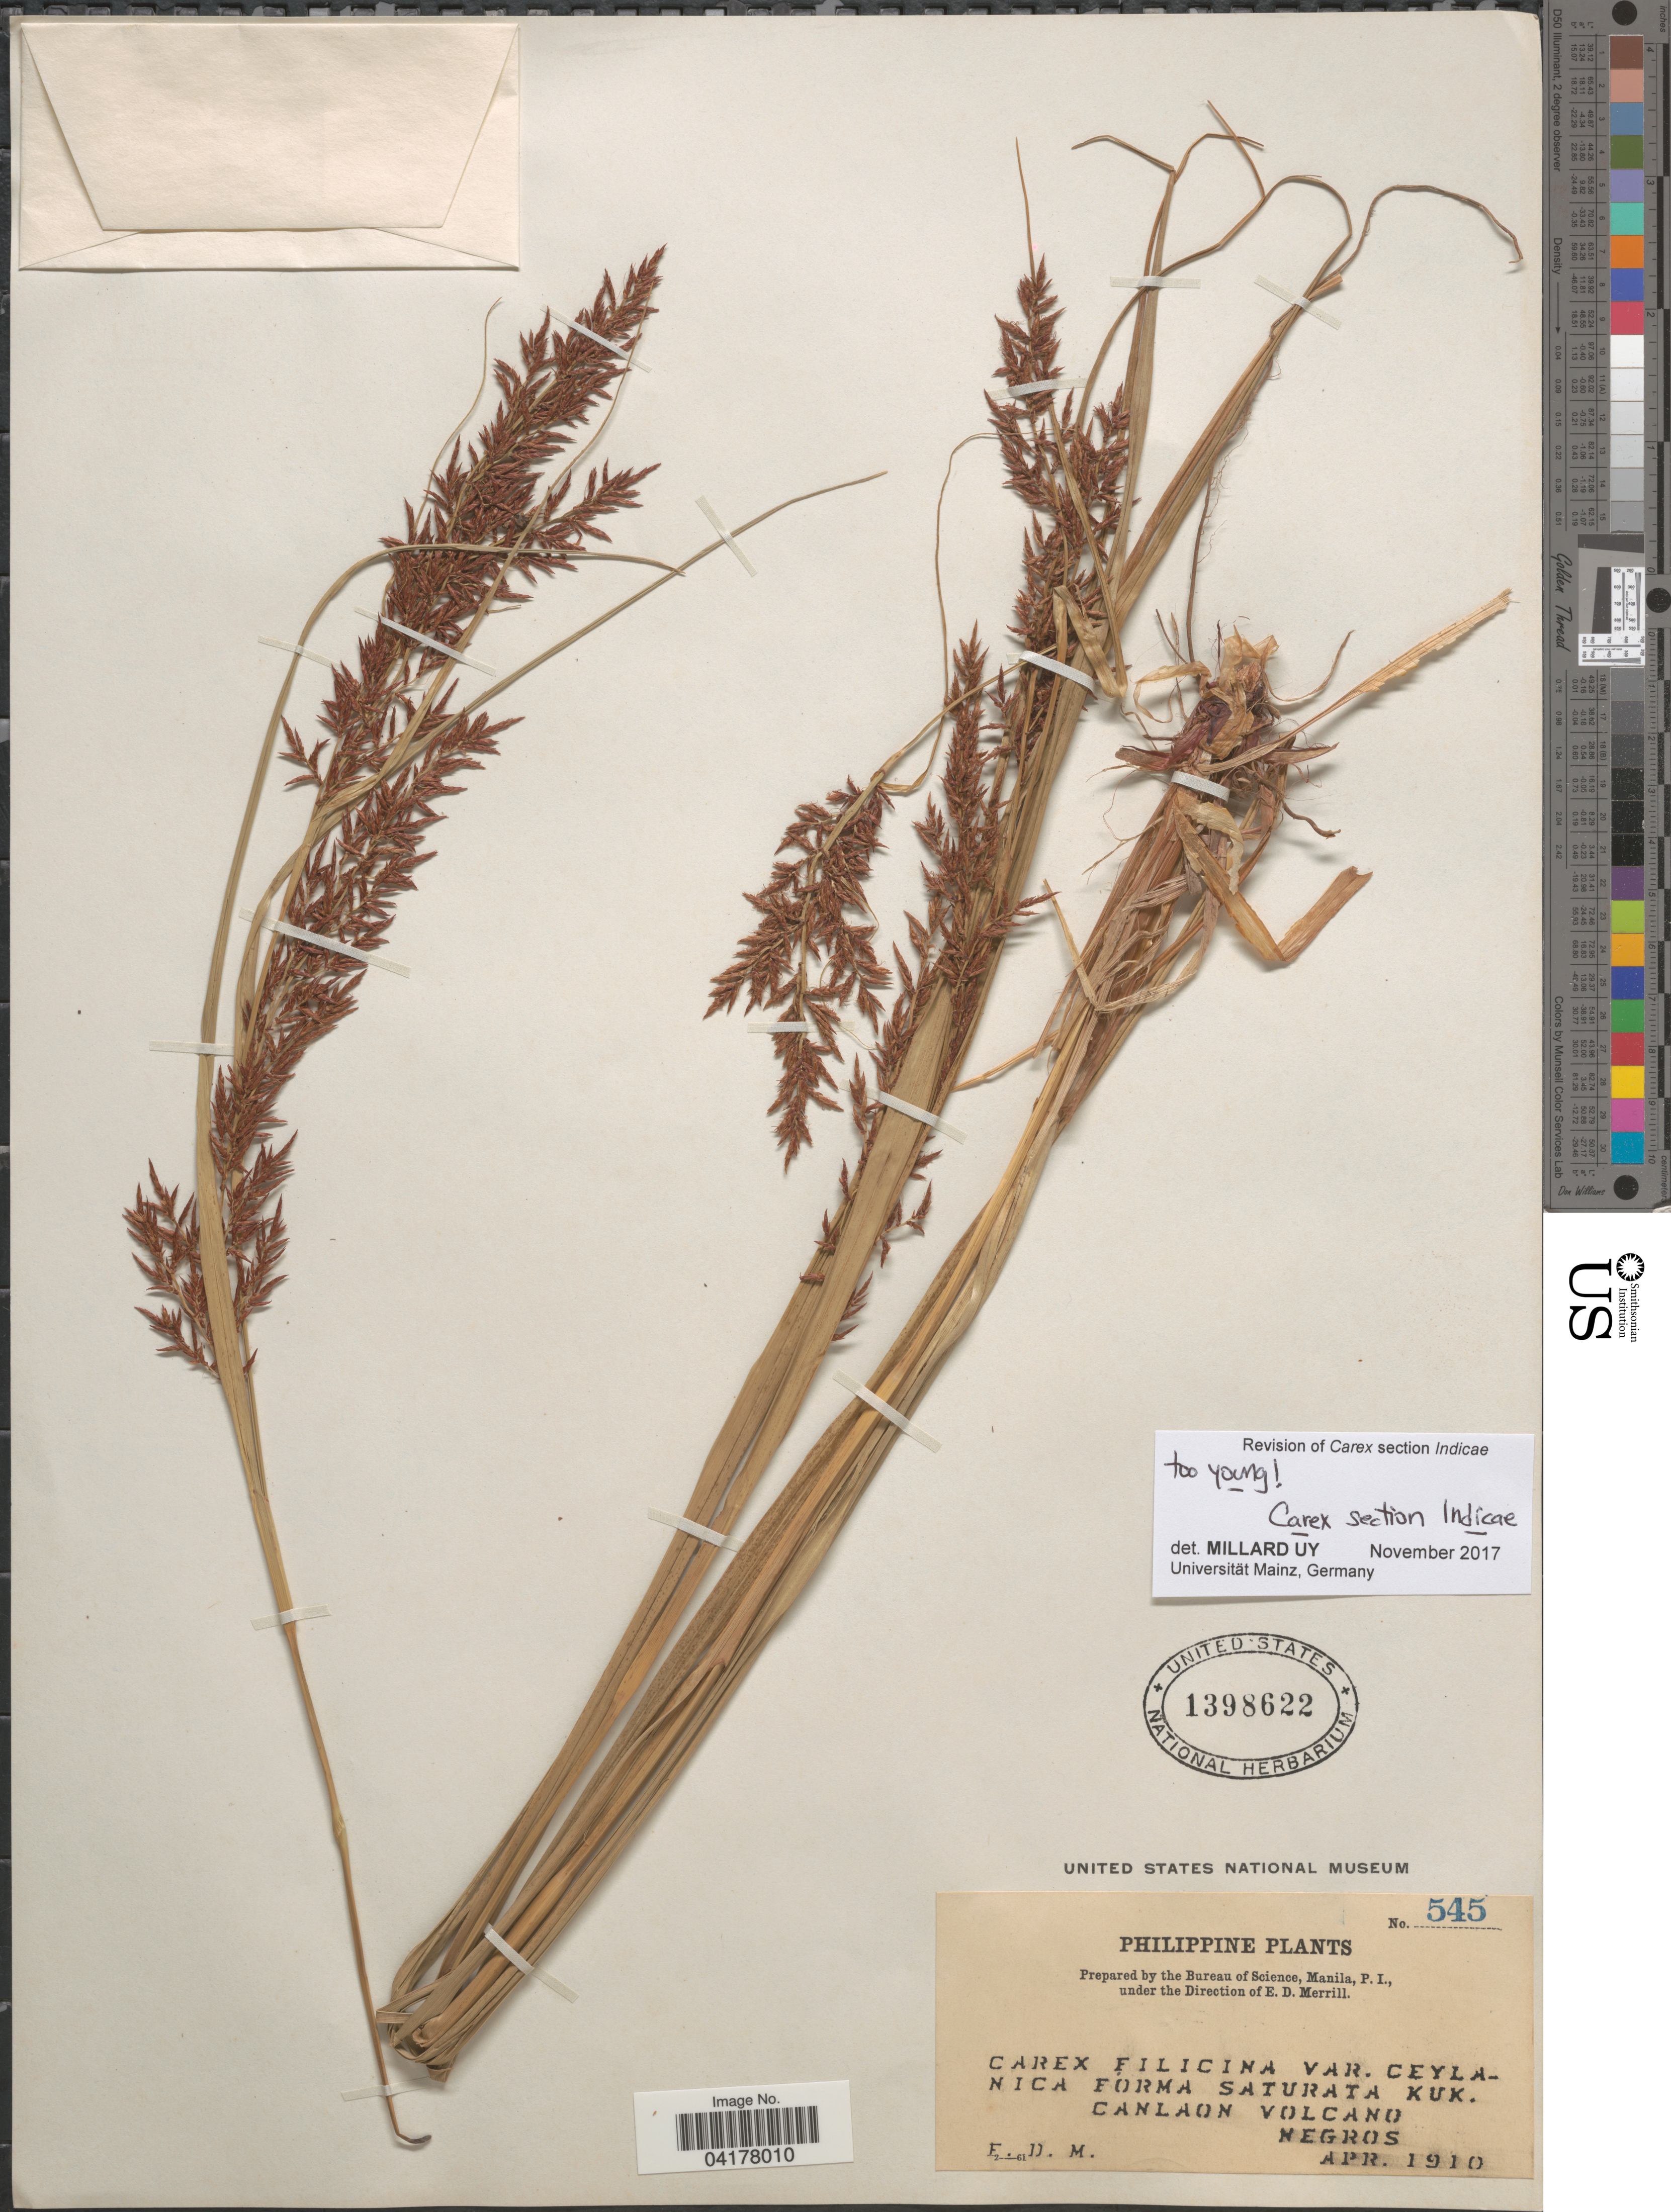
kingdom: Plantae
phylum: Tracheophyta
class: Liliopsida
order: Poales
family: Cyperaceae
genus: Carex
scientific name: Carex filicina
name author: Nees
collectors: E. D. Merrill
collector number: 545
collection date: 1910-04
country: Philippines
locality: Canlaon Volcano. Negros.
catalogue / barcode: US 1398622